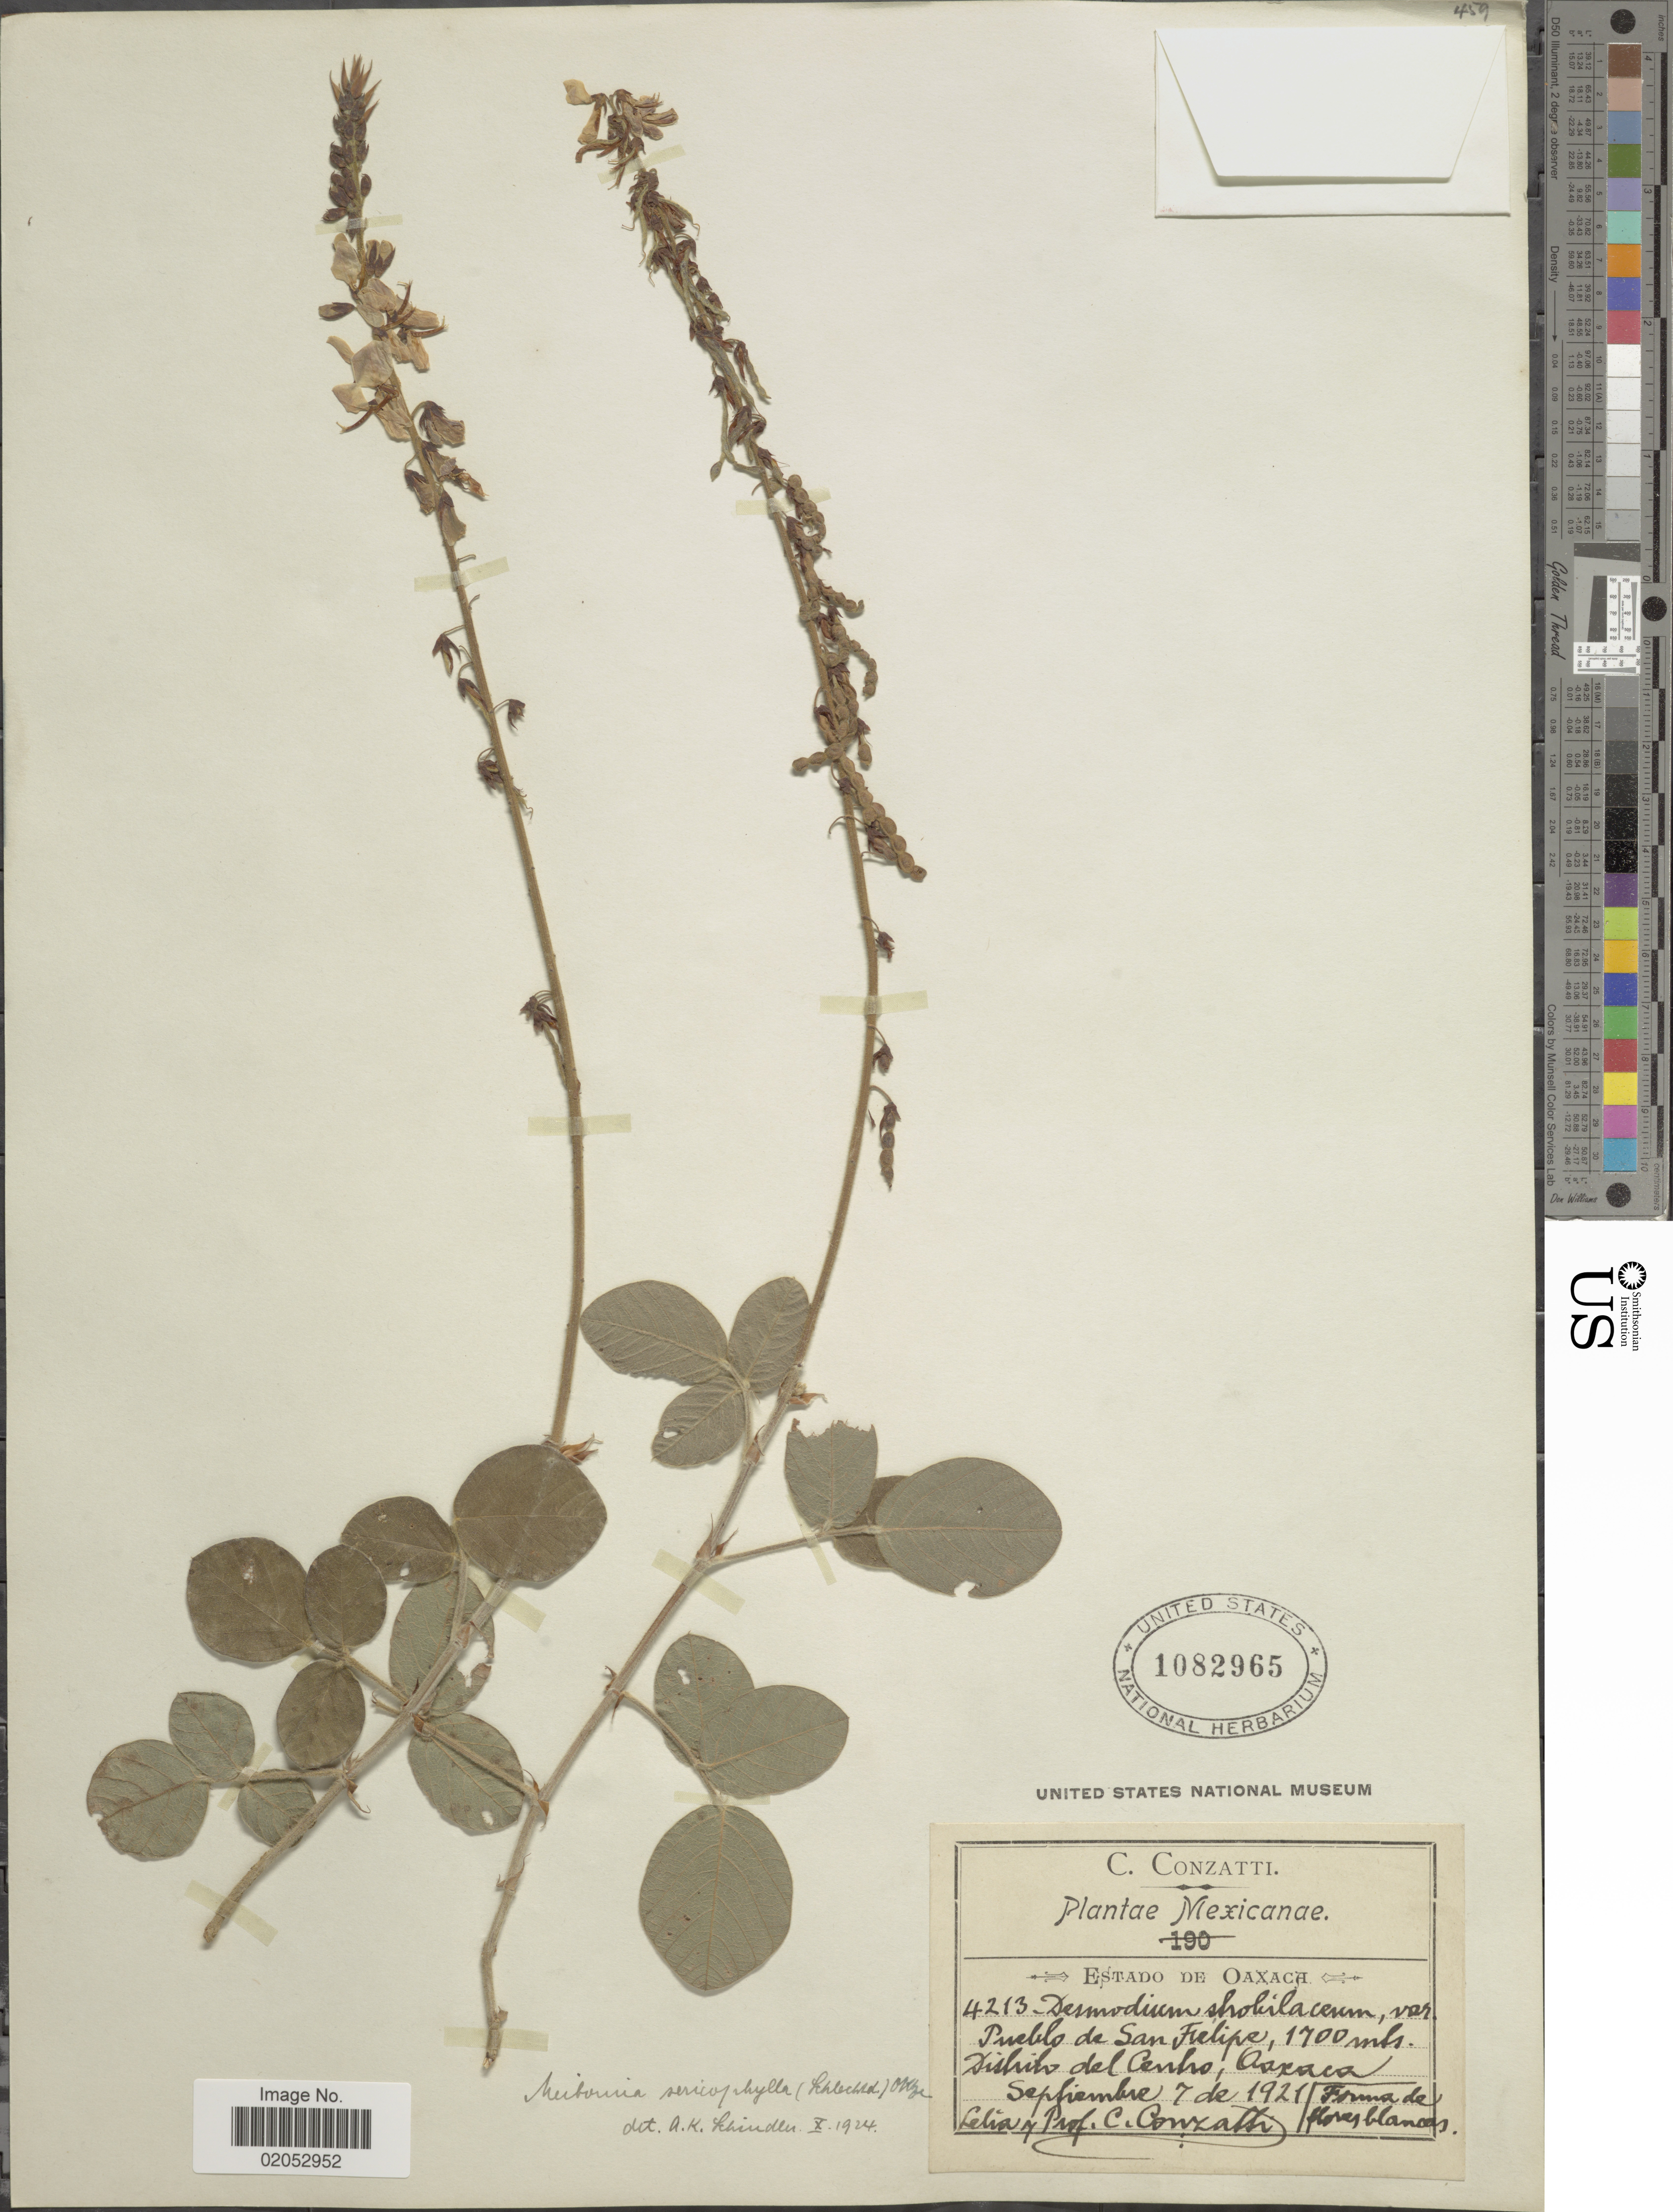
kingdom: Plantae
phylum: Tracheophyta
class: Magnoliopsida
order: Fabales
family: Fabaceae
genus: Desmodium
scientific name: Desmodium sericophyllum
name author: Schltdl.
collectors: L. Conzatti & C. Conzatti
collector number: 4213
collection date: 1921-09-07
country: Mexico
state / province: Oaxaca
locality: Peublo de San Felipe, Distrito del Centro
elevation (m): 1700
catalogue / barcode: US 1082965